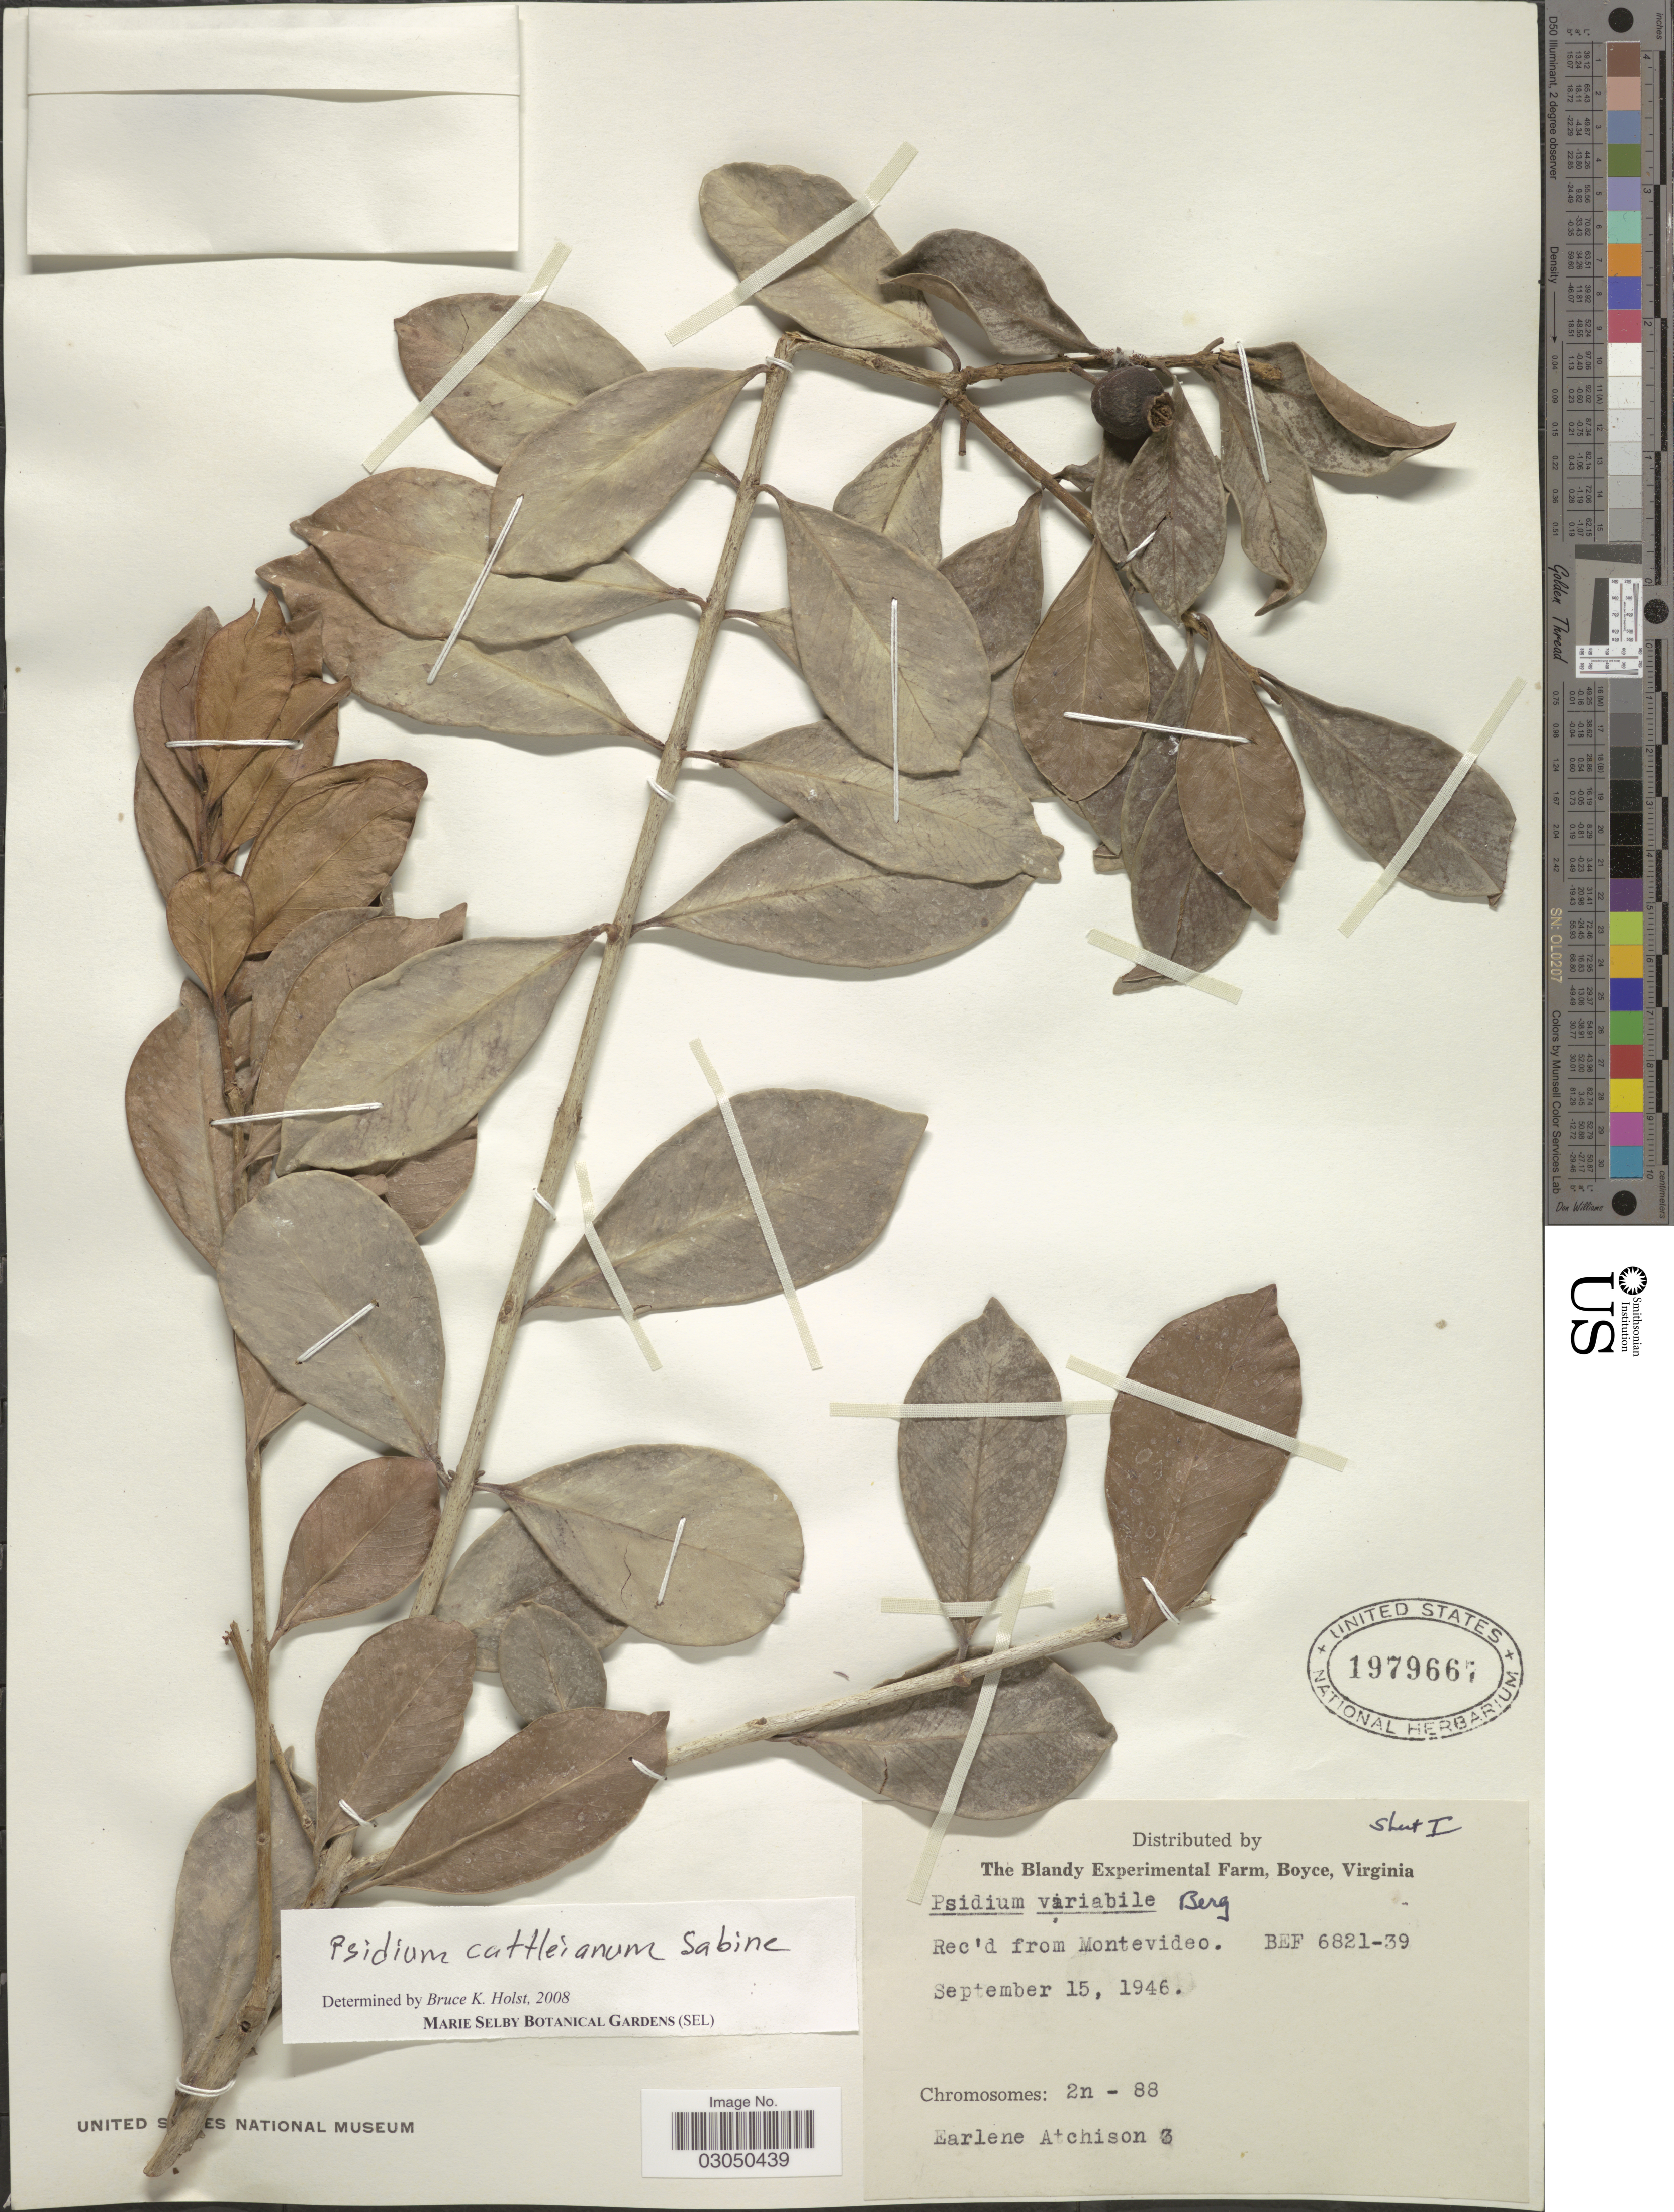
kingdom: Plantae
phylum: Tracheophyta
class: Magnoliopsida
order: Myrtales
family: Myrtaceae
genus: Psidium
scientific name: Psidium cattleyanum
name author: Sabine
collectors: E. Atchison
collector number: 3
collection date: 1946-09-15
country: United States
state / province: Virginia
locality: The Blandy Experimental Farm, Boyce, Virginia.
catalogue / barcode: US 1979667